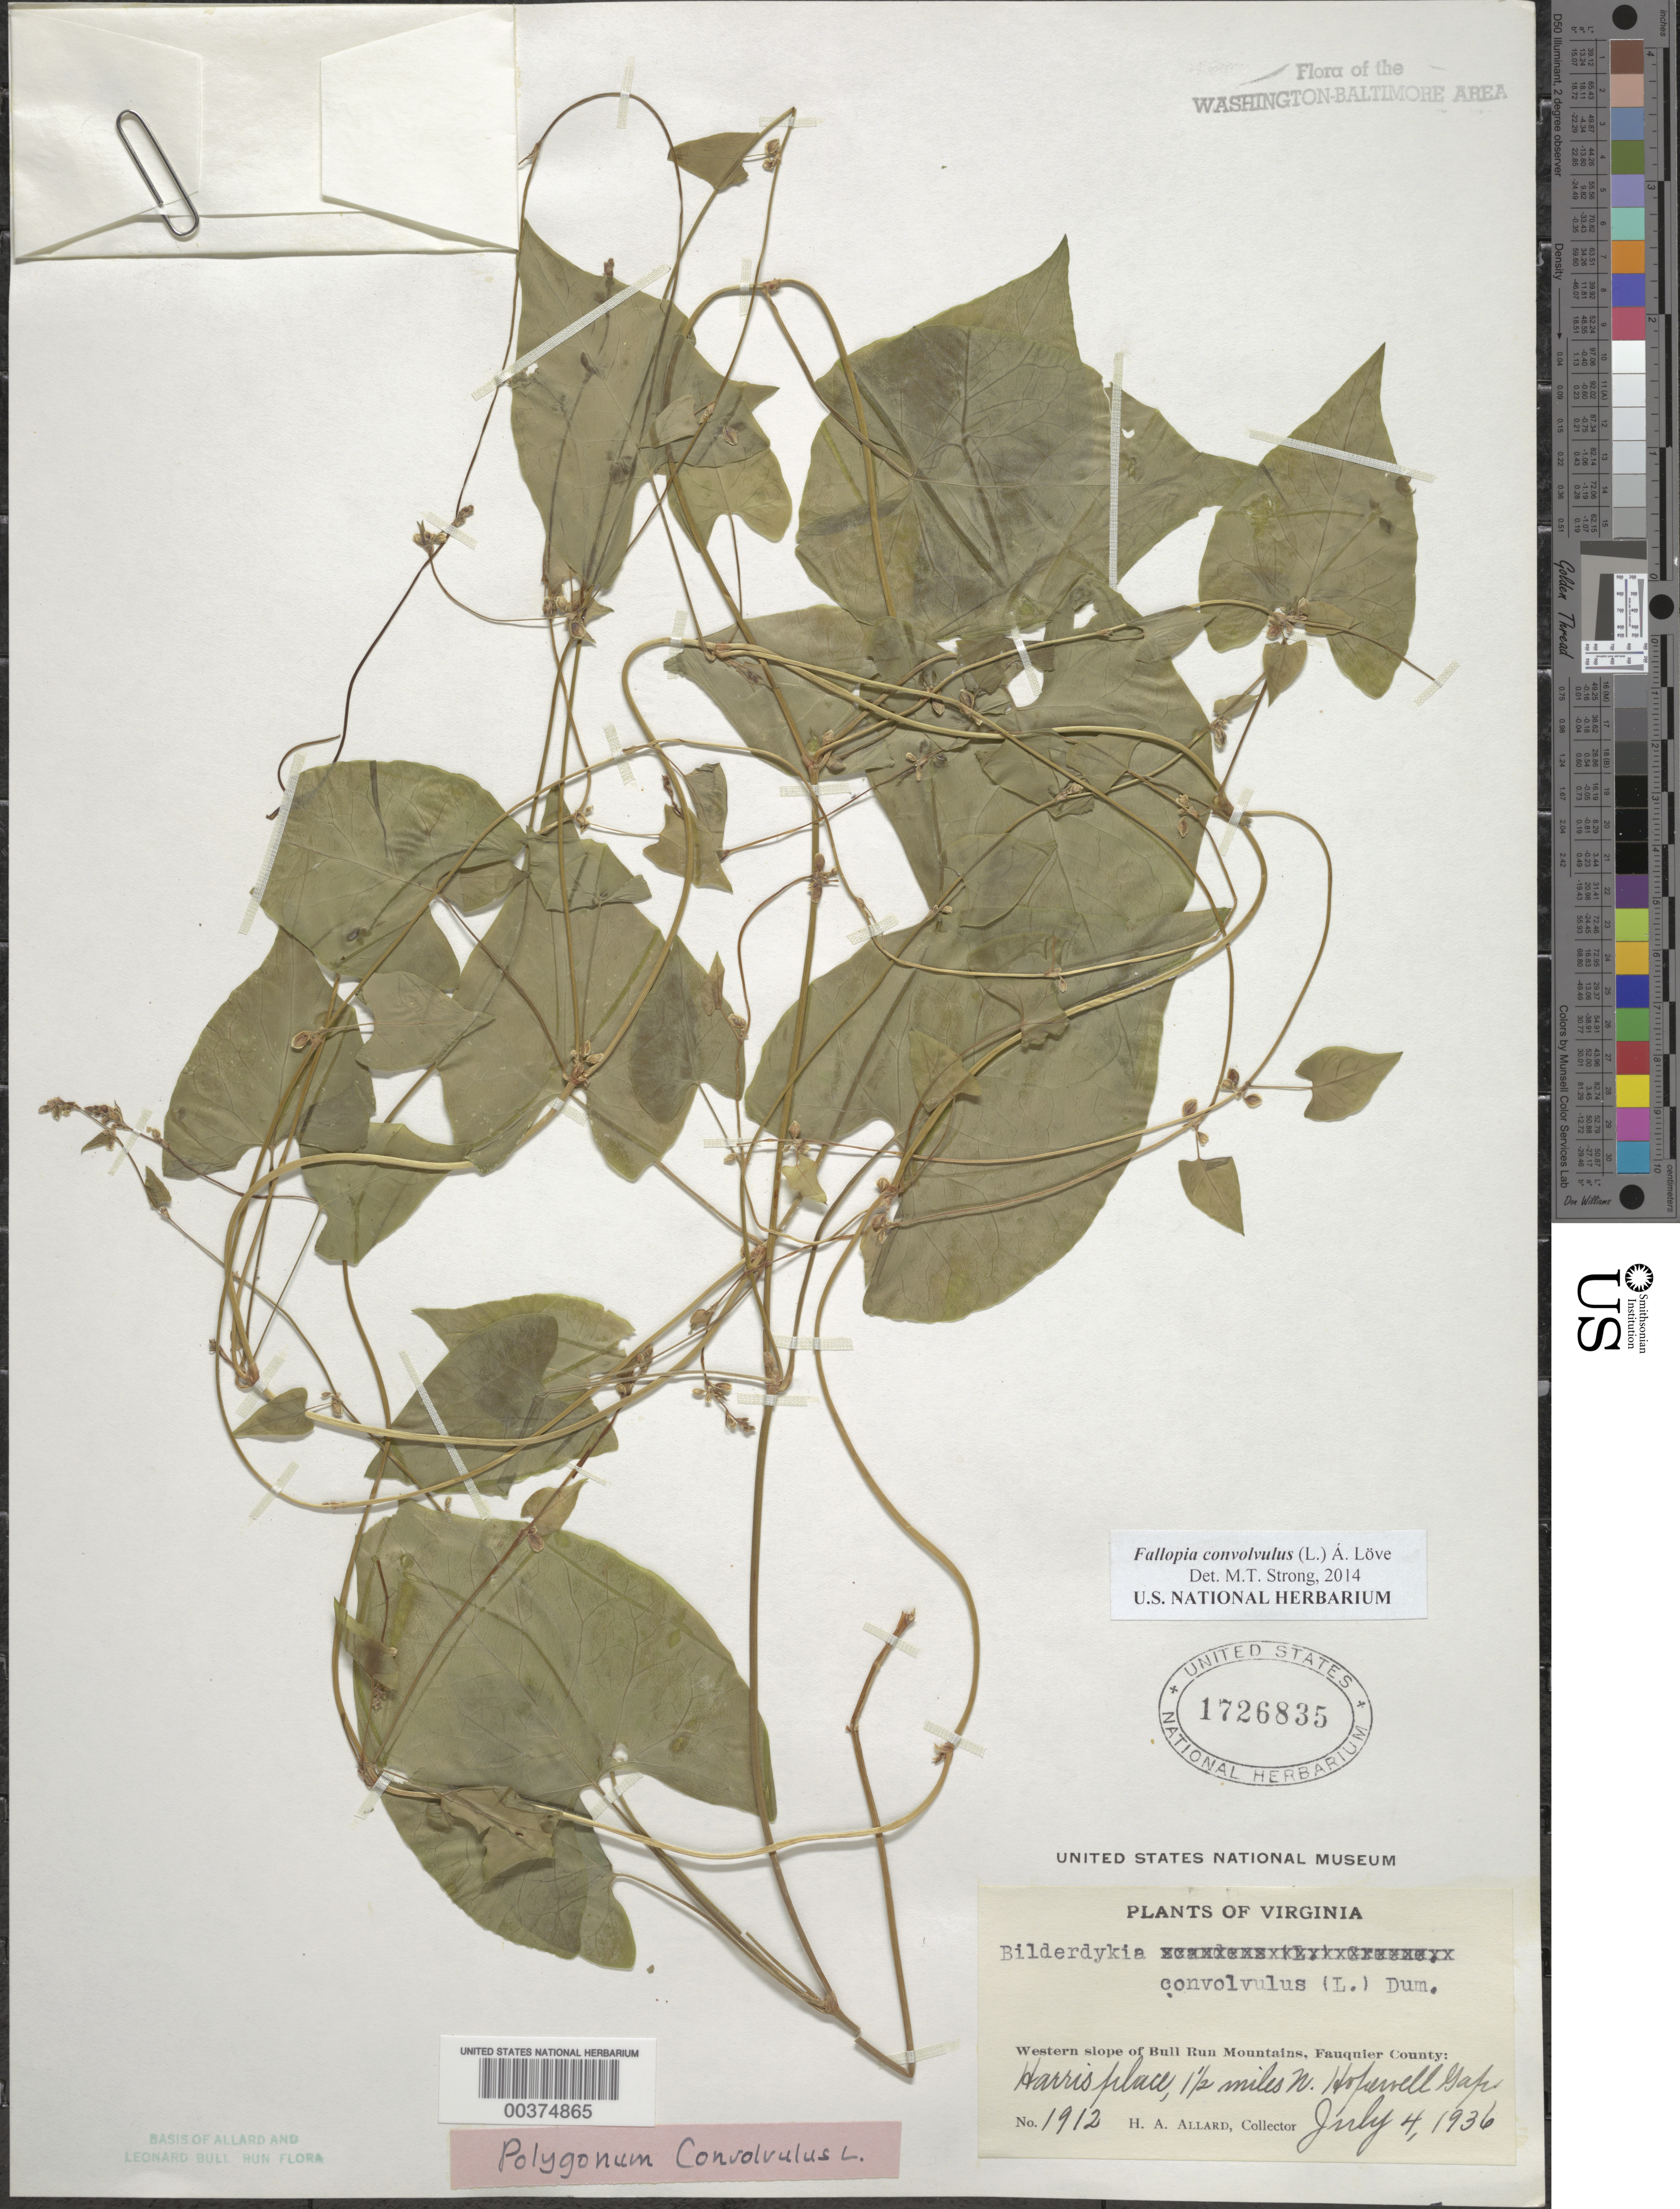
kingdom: Plantae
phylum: Tracheophyta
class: Magnoliopsida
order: Caryophyllales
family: Polygonaceae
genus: Fallopia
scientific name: Fallopia convolvulus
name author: (L.) Á. Löve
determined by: Strong, M. T., (US), Smithsonian Institution - National Museum of Natural History (UNITED STATES)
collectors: H. A. Allard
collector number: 1912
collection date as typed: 04 Jul 1936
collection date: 1936-07-04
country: United States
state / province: Virginia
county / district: Fauquier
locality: North of Hopewell Gap, Harris place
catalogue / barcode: US 1726835